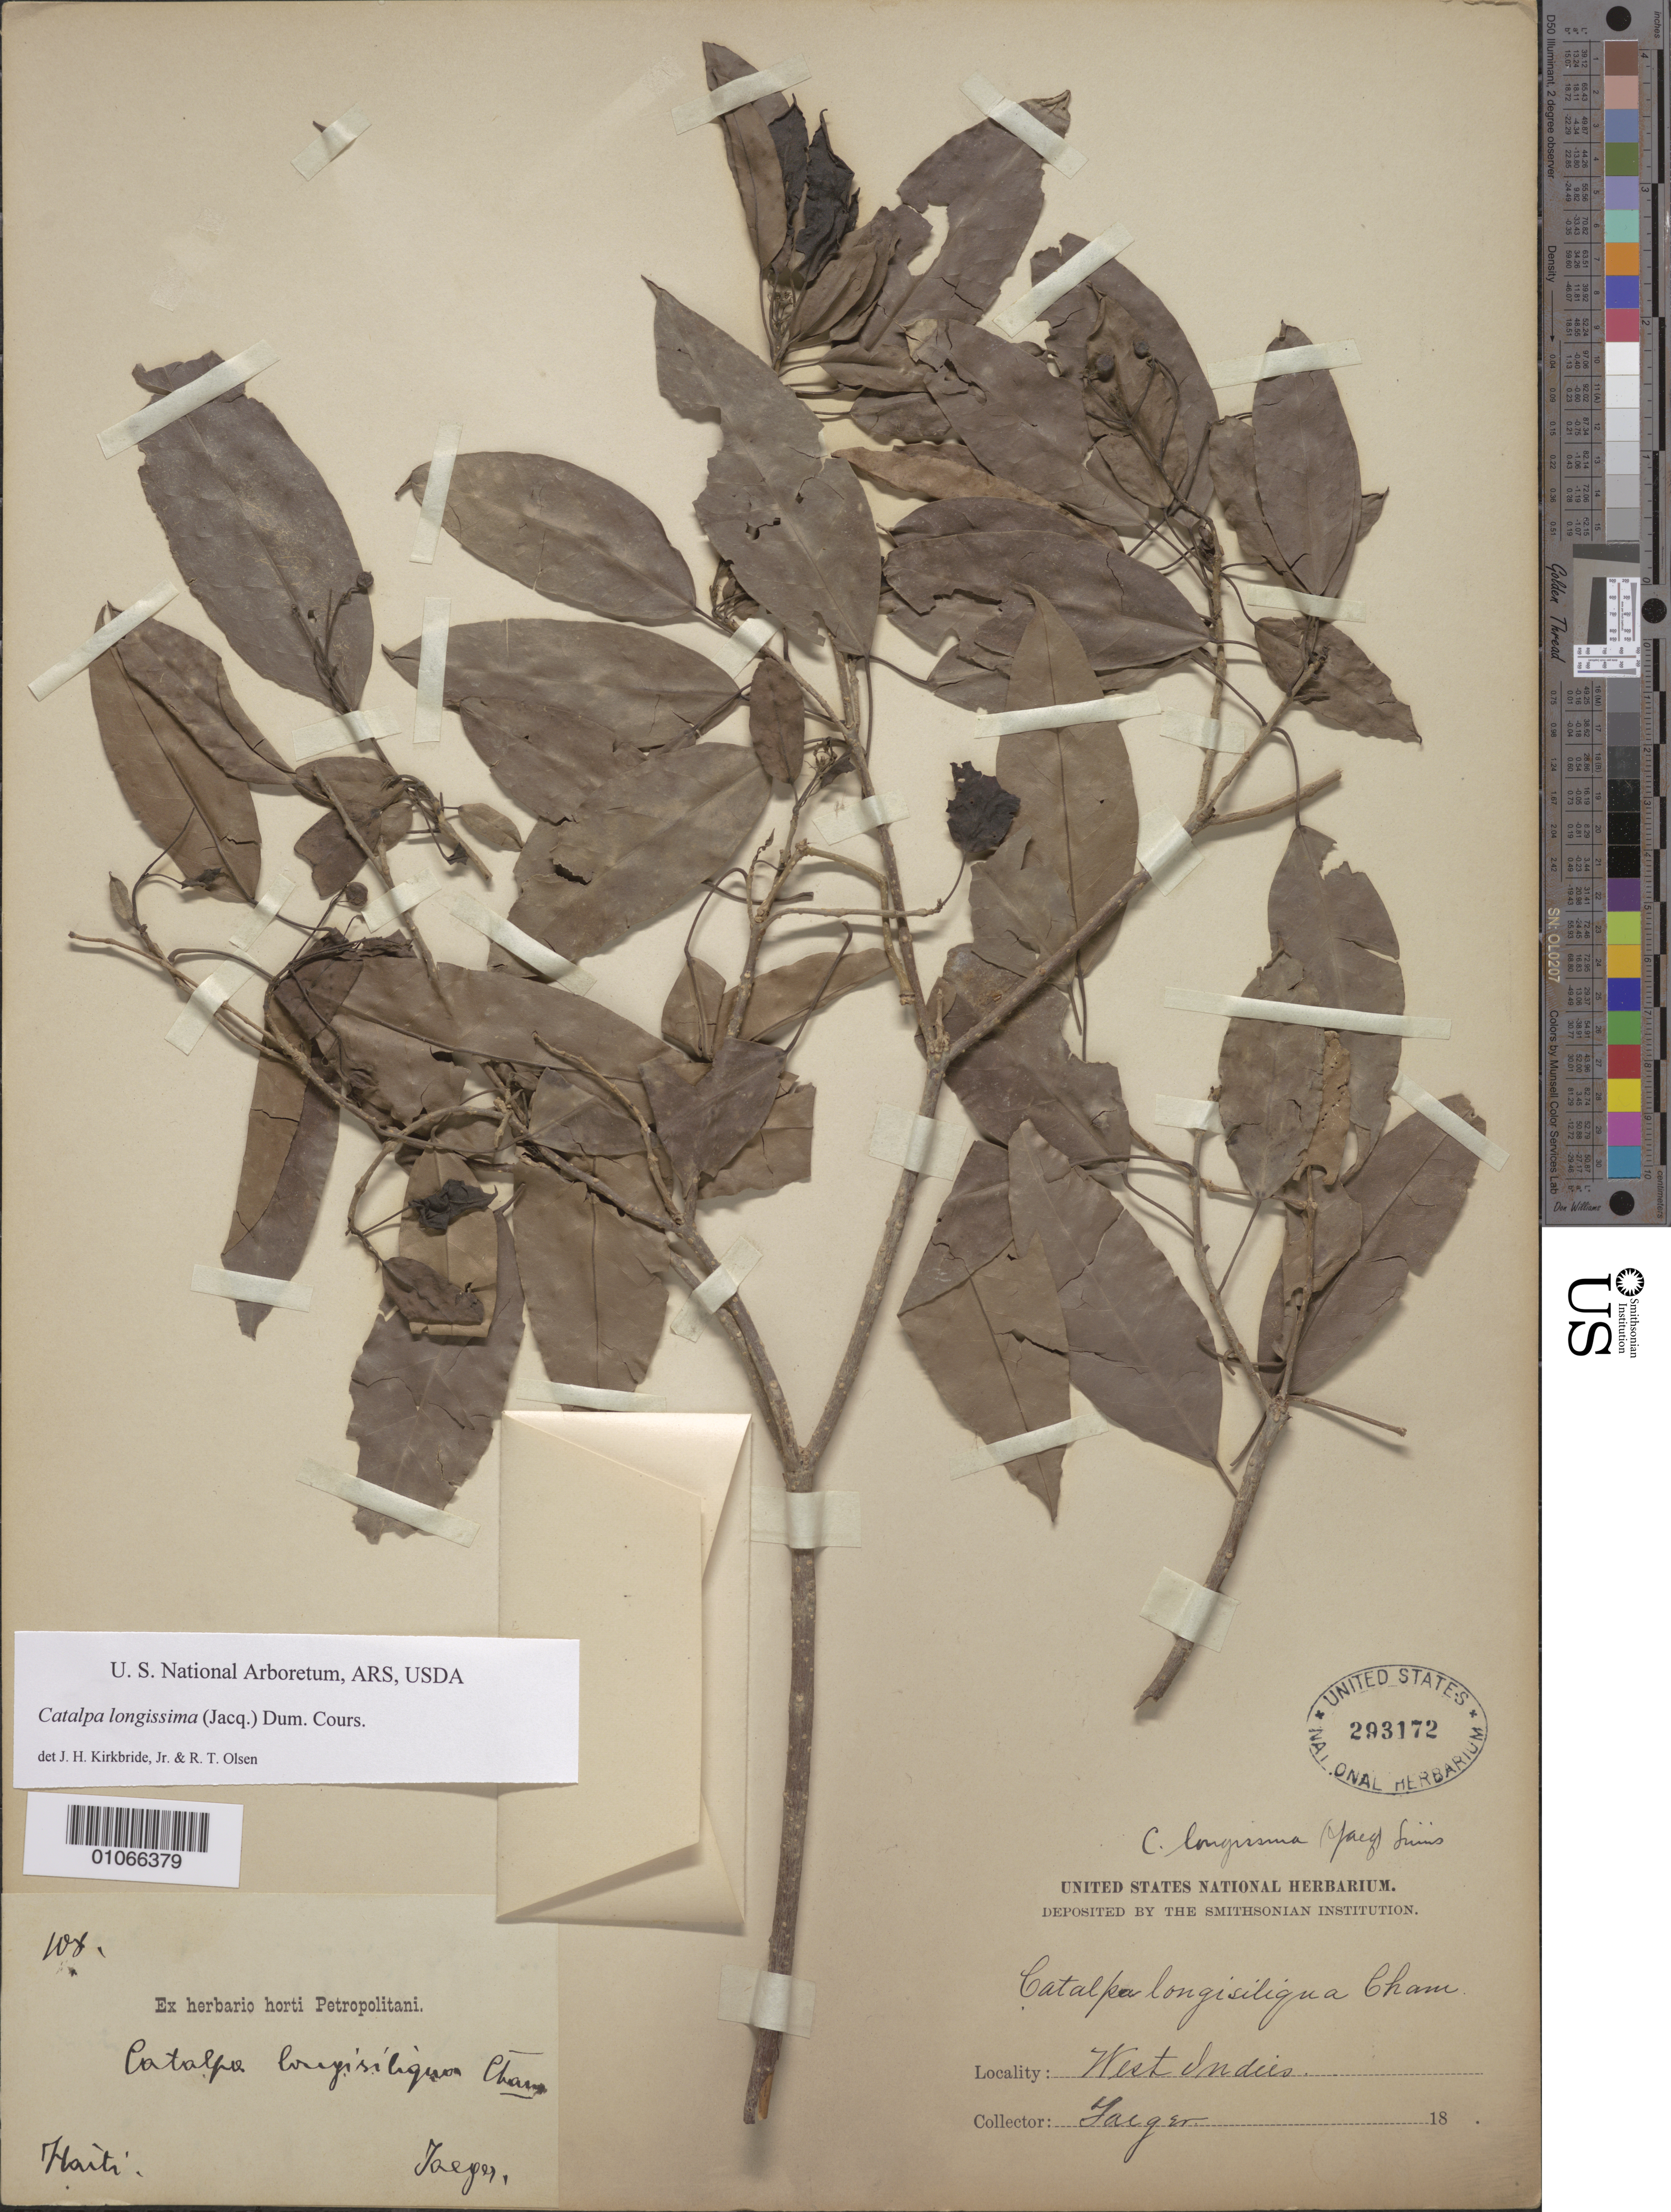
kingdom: Plantae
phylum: Tracheophyta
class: Magnoliopsida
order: Lamiales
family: Bignoniaceae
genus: Catalpa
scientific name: Catalpa longissima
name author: (Jacq.) Dum. Cours.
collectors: -. Jaeger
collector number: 108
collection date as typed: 01 Jan 1800 to 31 Dec 1899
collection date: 1800-01-01/1899-12-31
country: Haiti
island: Hispaniola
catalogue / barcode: US 293172